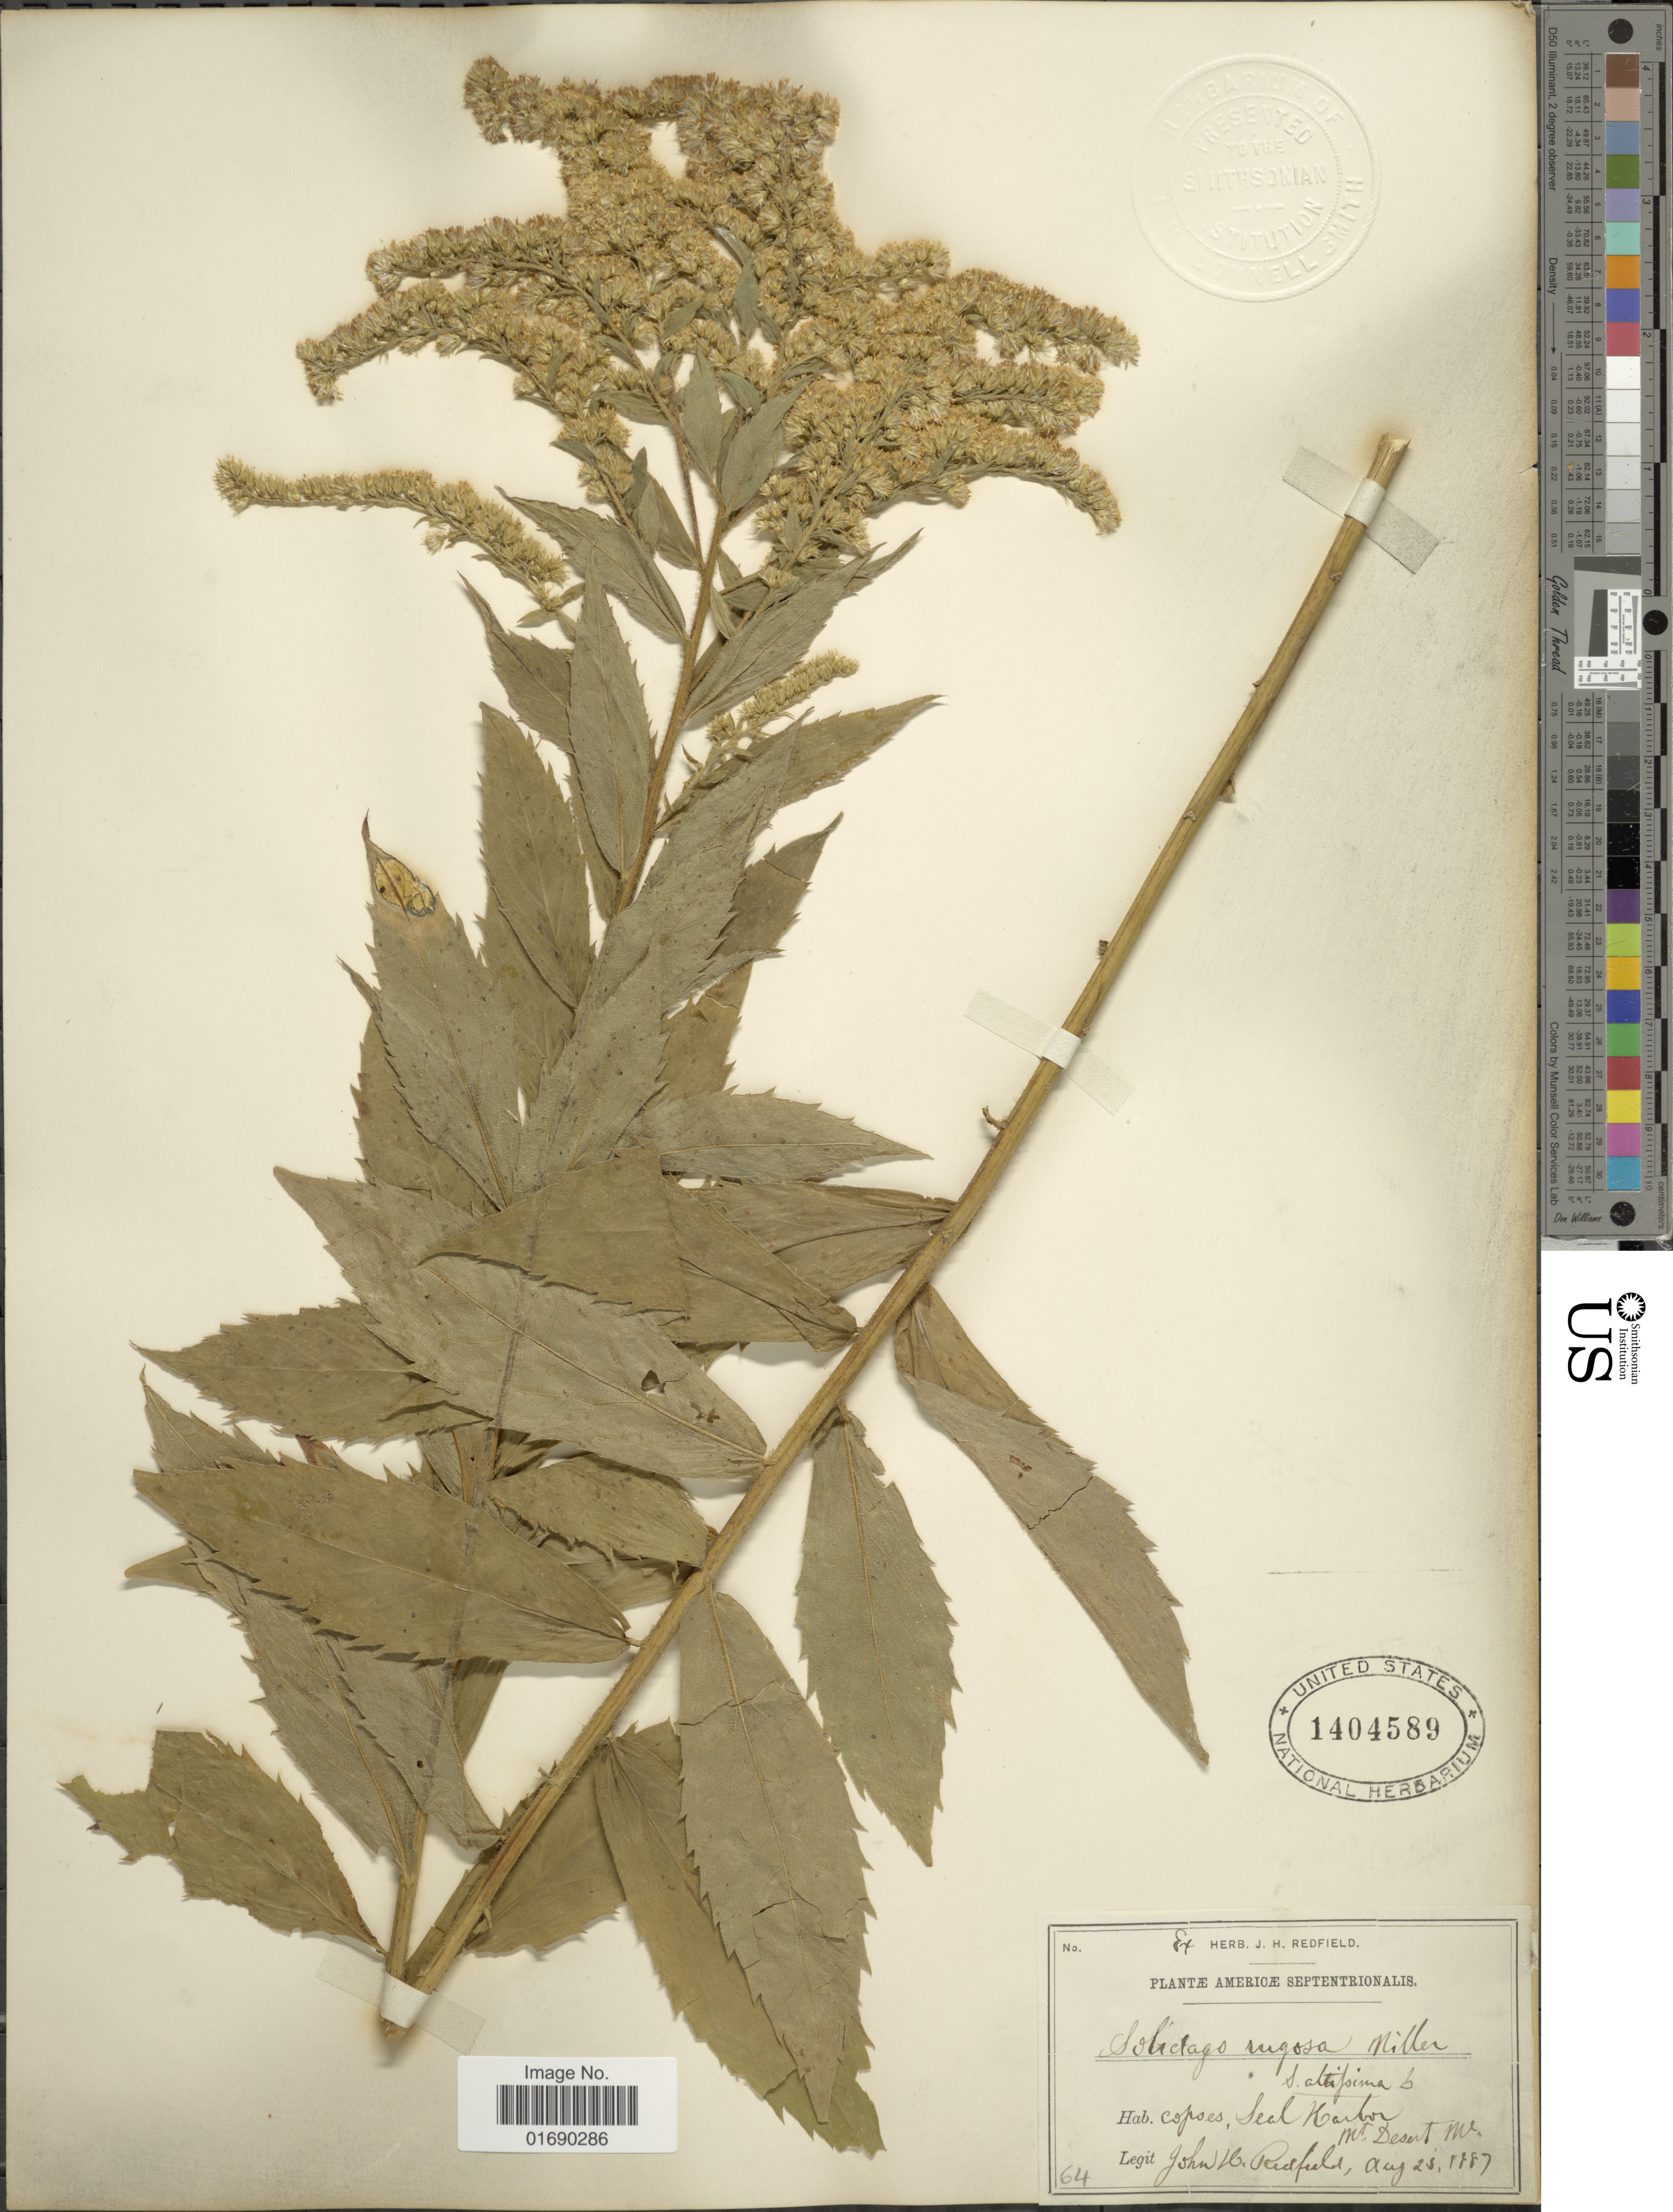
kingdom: Plantae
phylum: Tracheophyta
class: Magnoliopsida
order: Asterales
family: Asteraceae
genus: Solidago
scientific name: Solidago rugosa var. villosa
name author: Mill.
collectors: J. Redfield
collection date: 1887-08-23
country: United States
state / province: Maine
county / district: Hancock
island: Mt. Desert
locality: Copses, Seal Harbor, Mt. Desert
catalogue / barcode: US 1404589